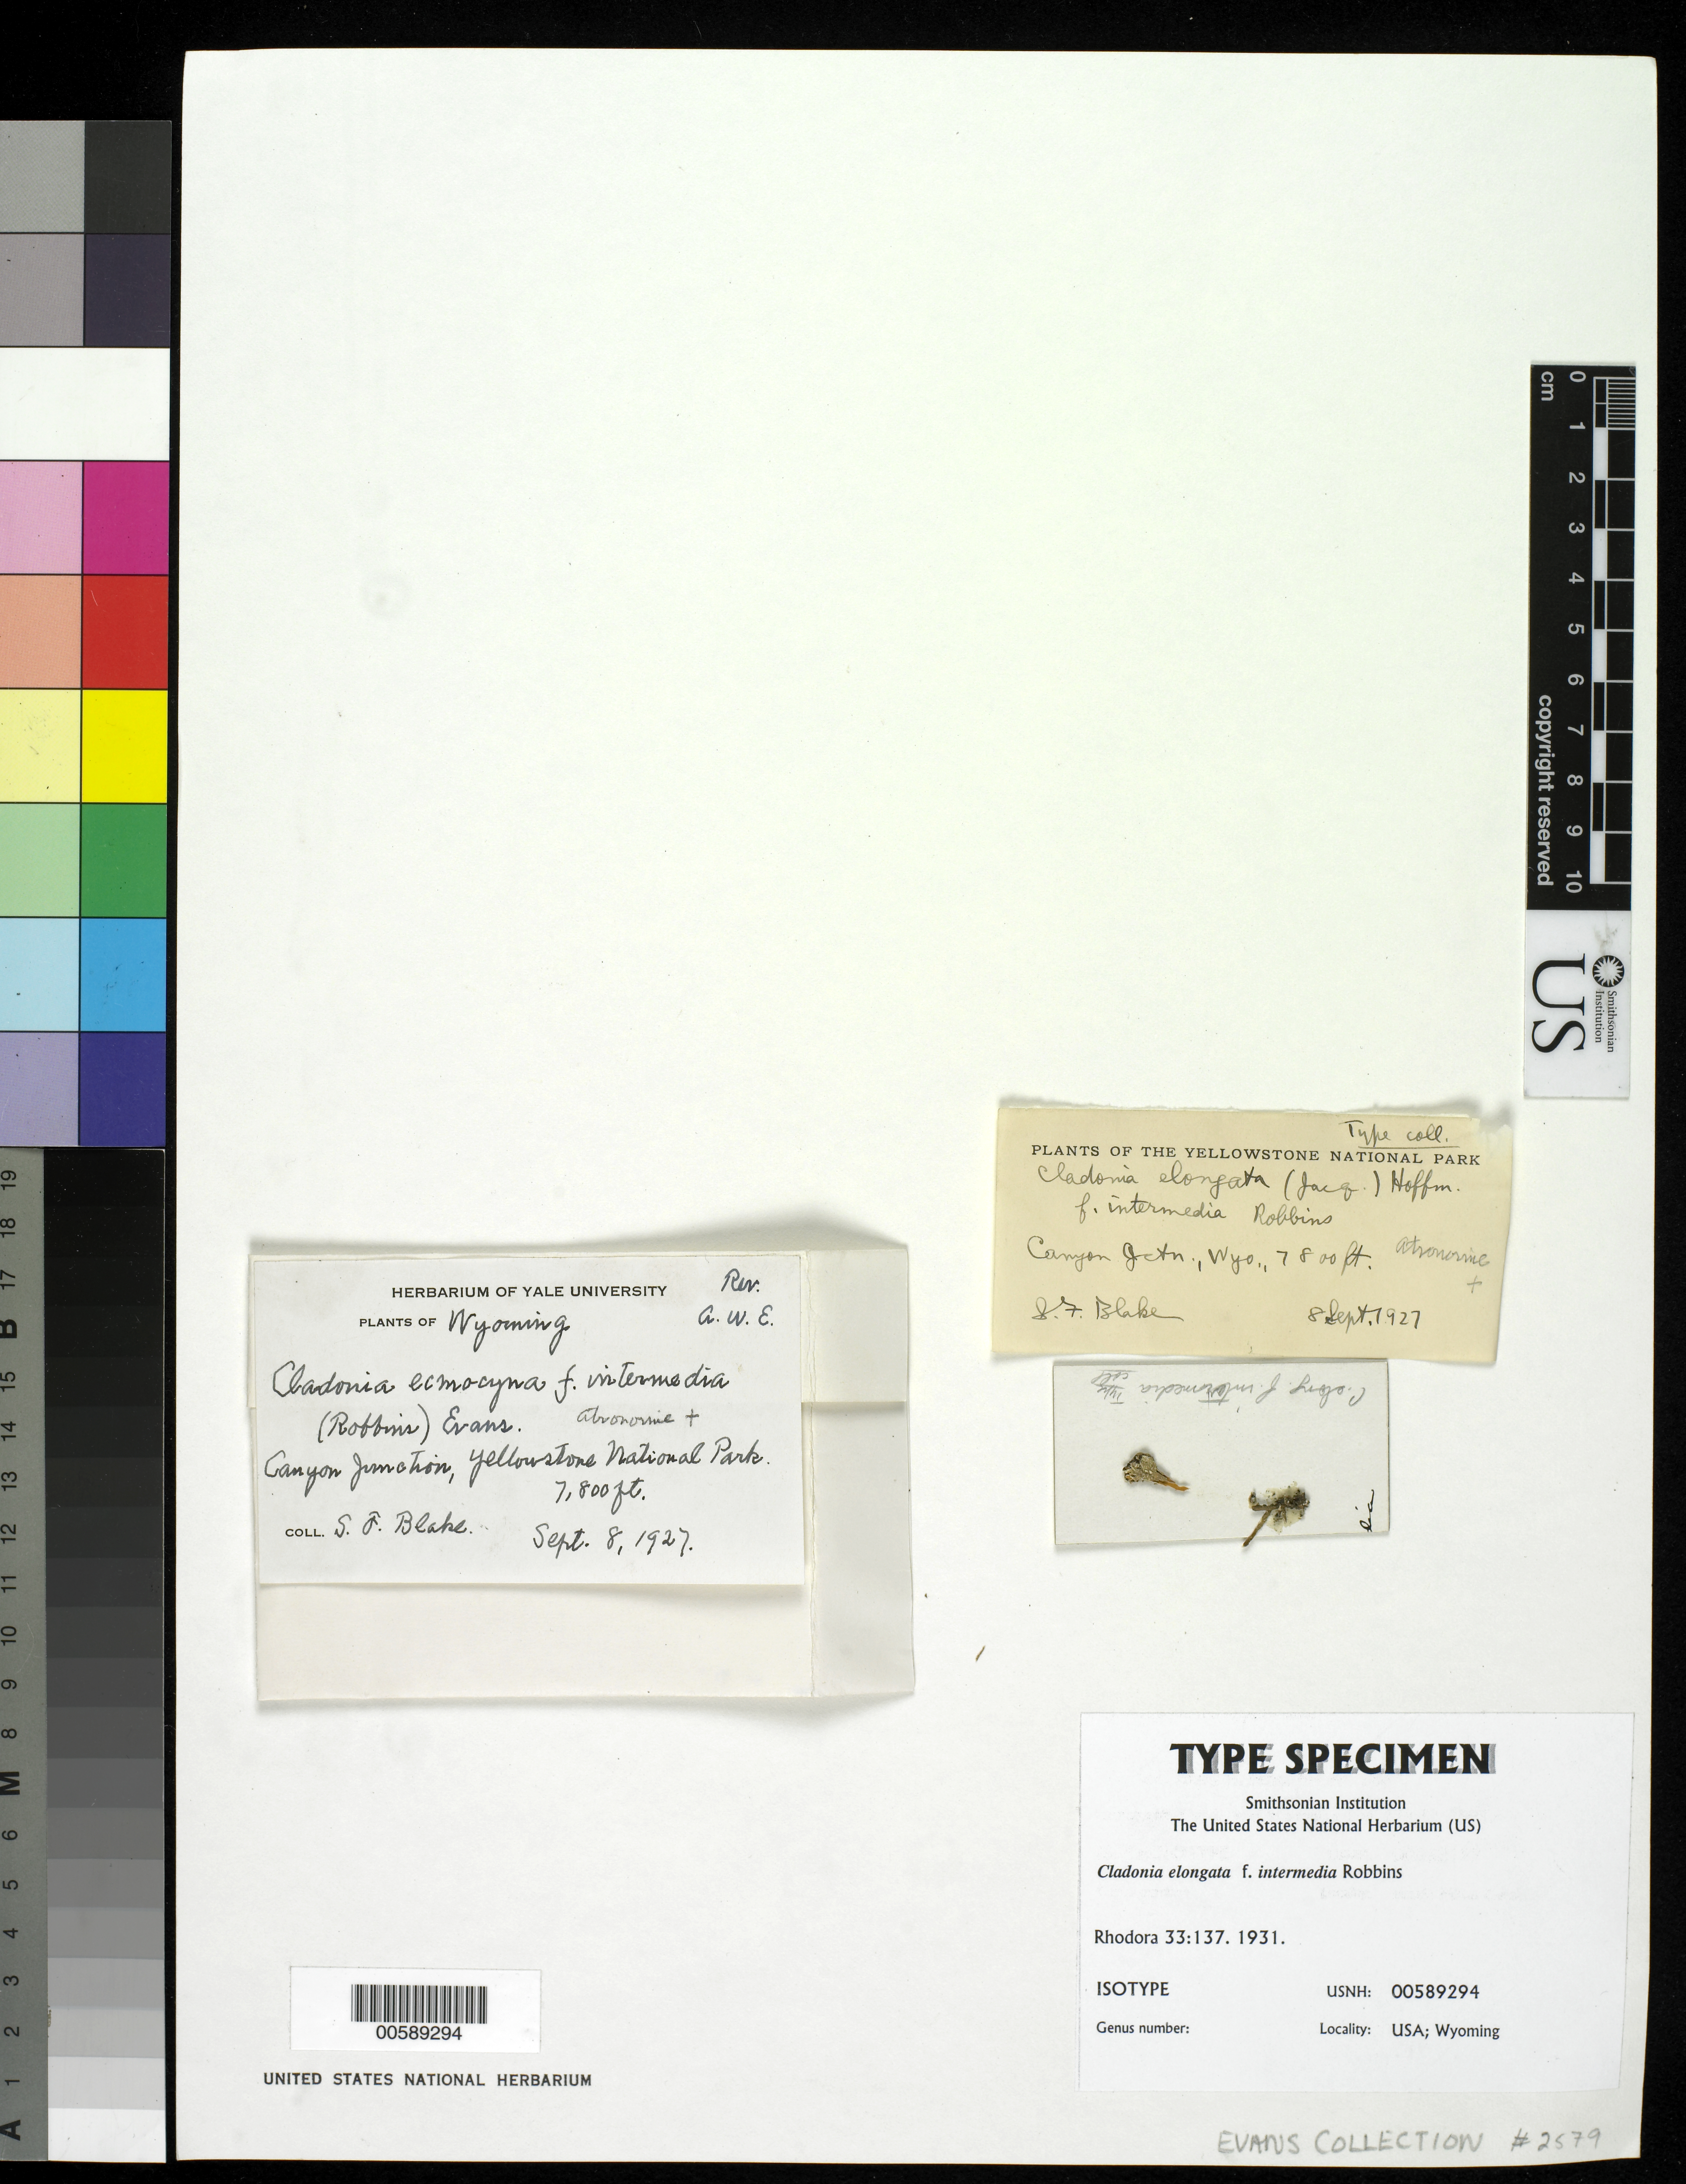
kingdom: Fungi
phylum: Ascomycota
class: Lecanoromycetes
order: Lecanorales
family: Cladoniaceae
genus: Cladonia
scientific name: Cladonia elongata f. intermedia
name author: Robbins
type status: Isotype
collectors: S. Blake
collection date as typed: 08 Sep 1927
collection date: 1927-09-08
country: United States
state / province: Wyoming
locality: Yellowstone National Park, Canyon Junction.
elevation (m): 2377